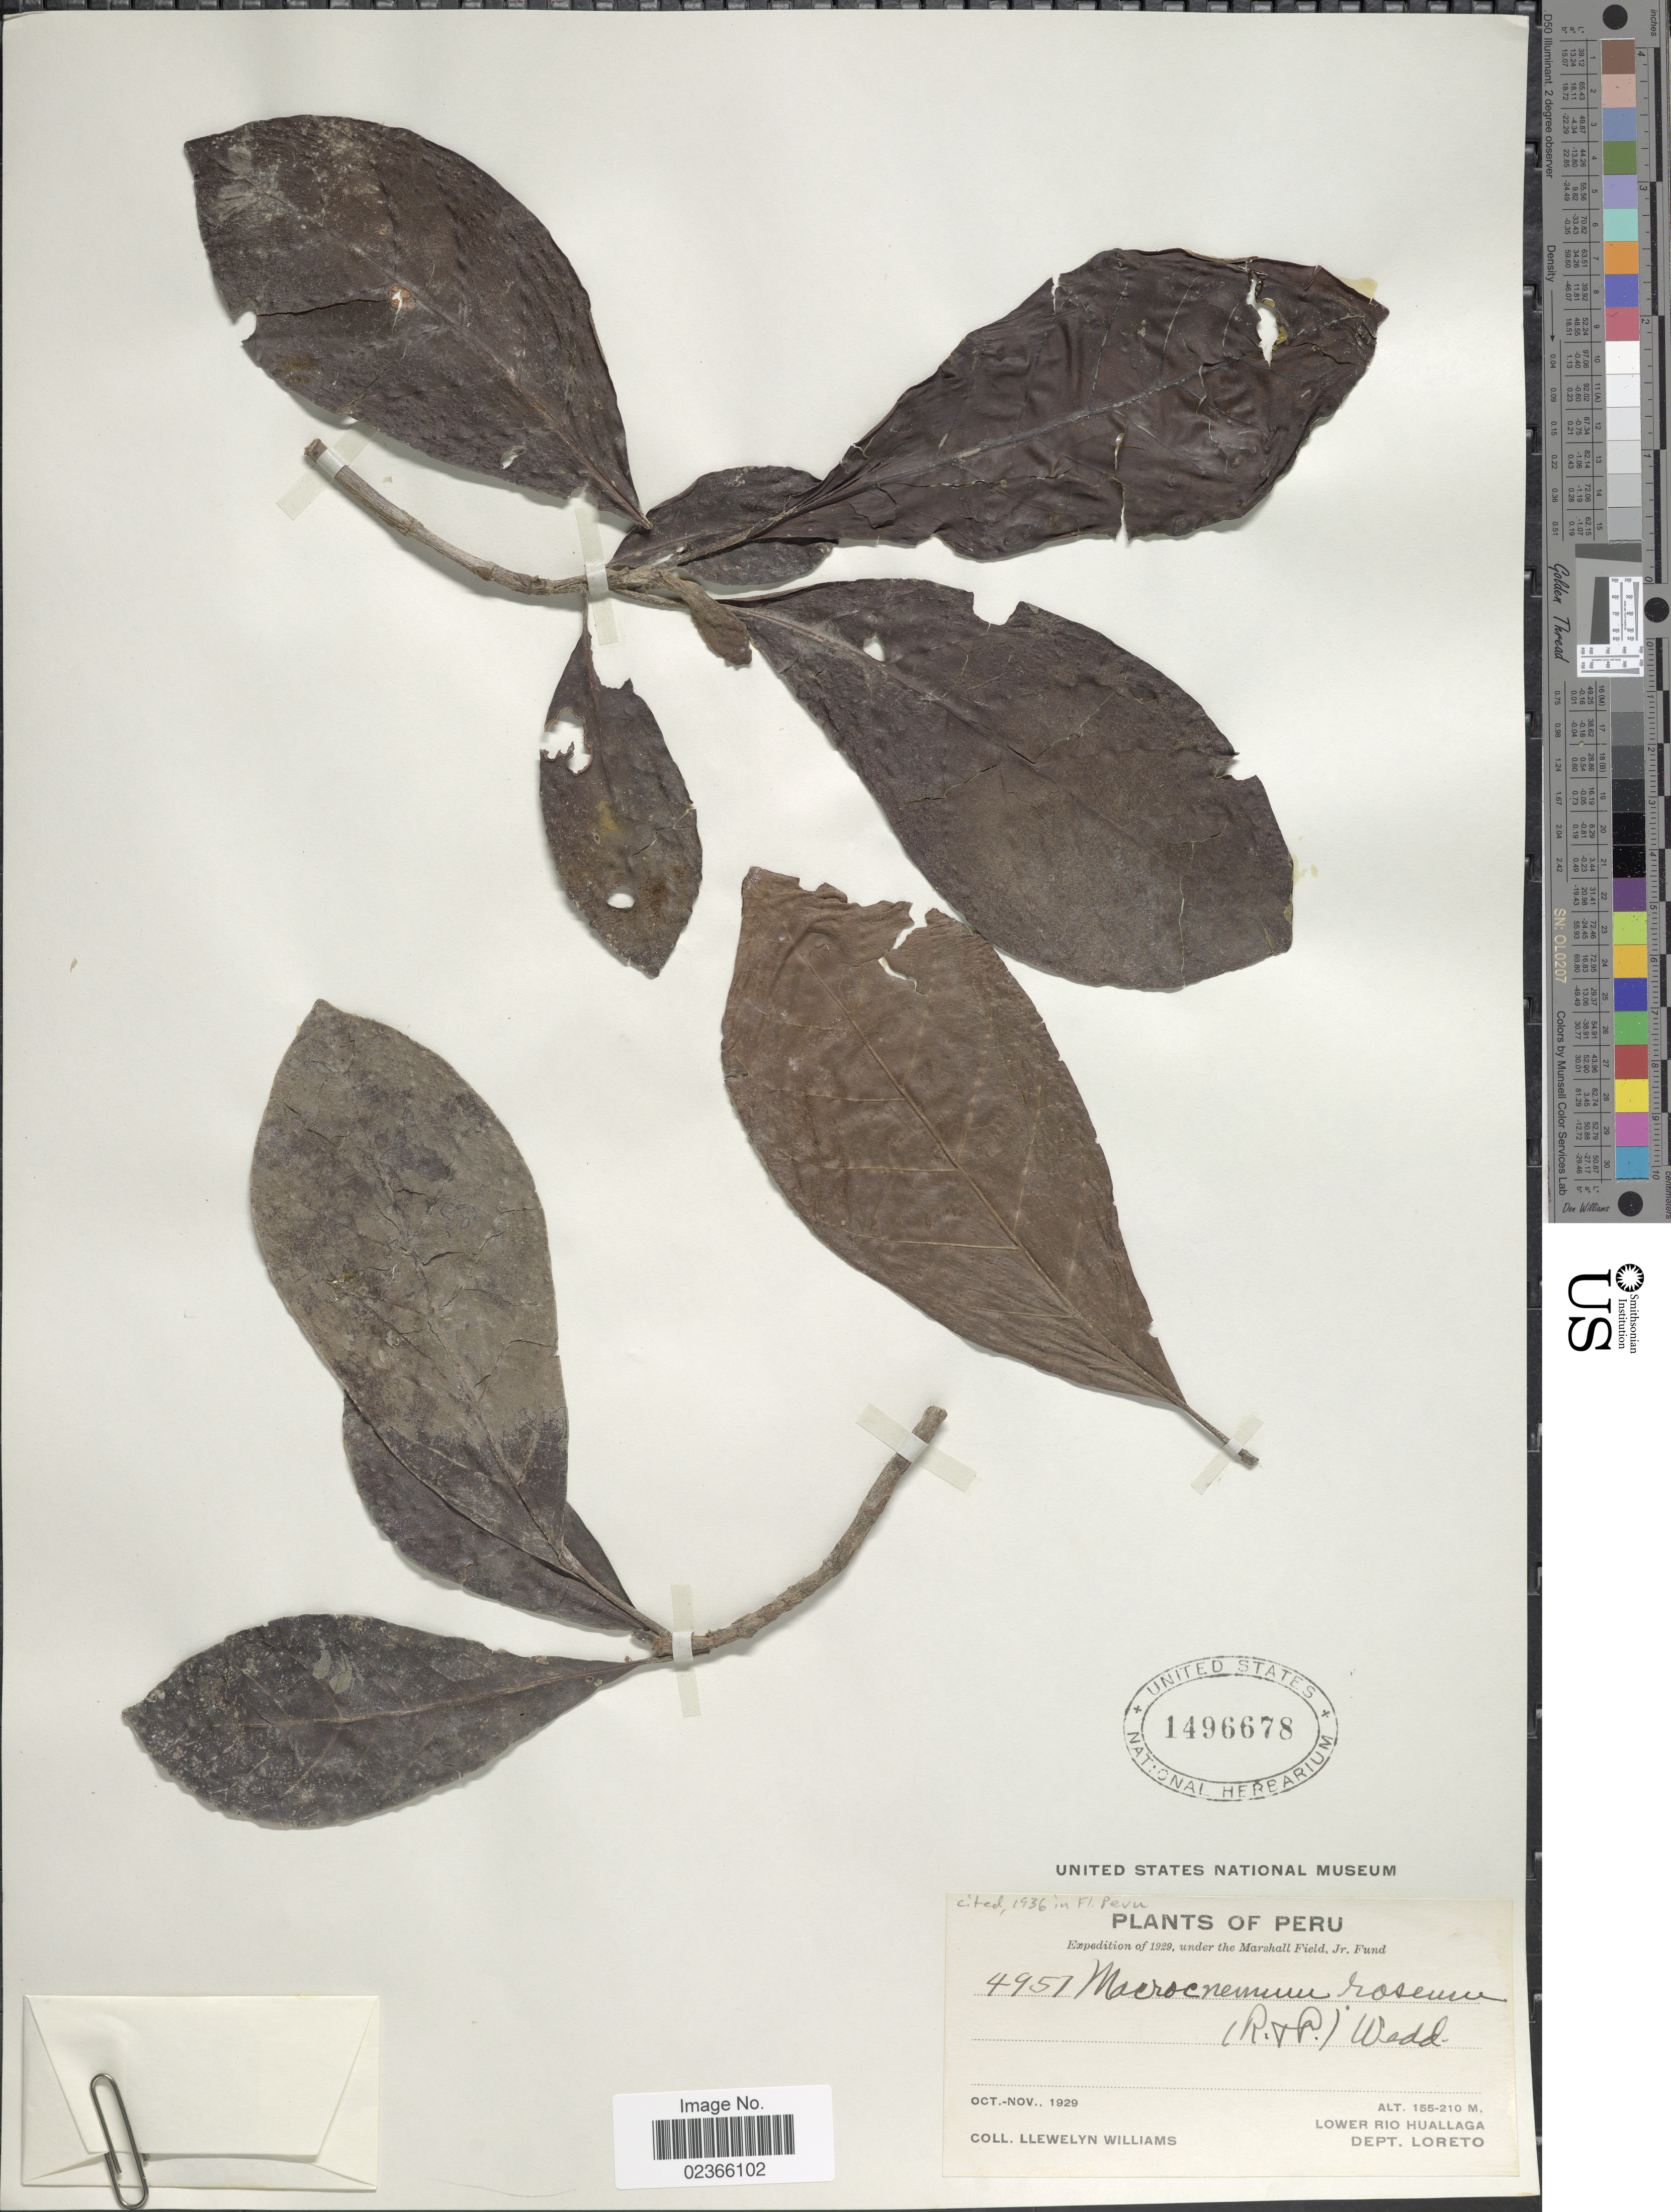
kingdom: Plantae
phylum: Tracheophyta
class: Magnoliopsida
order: Gentianales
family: Rubiaceae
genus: Macrocnemum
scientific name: Macrocnemum roseum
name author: (Ruiz & Pav.) Wedd.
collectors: Ll. Williams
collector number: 4951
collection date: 1929-10/1929-11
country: Peru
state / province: Loreto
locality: Lower Rio Huallaga, Dept. Loreto.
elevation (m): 155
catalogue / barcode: US 1496678